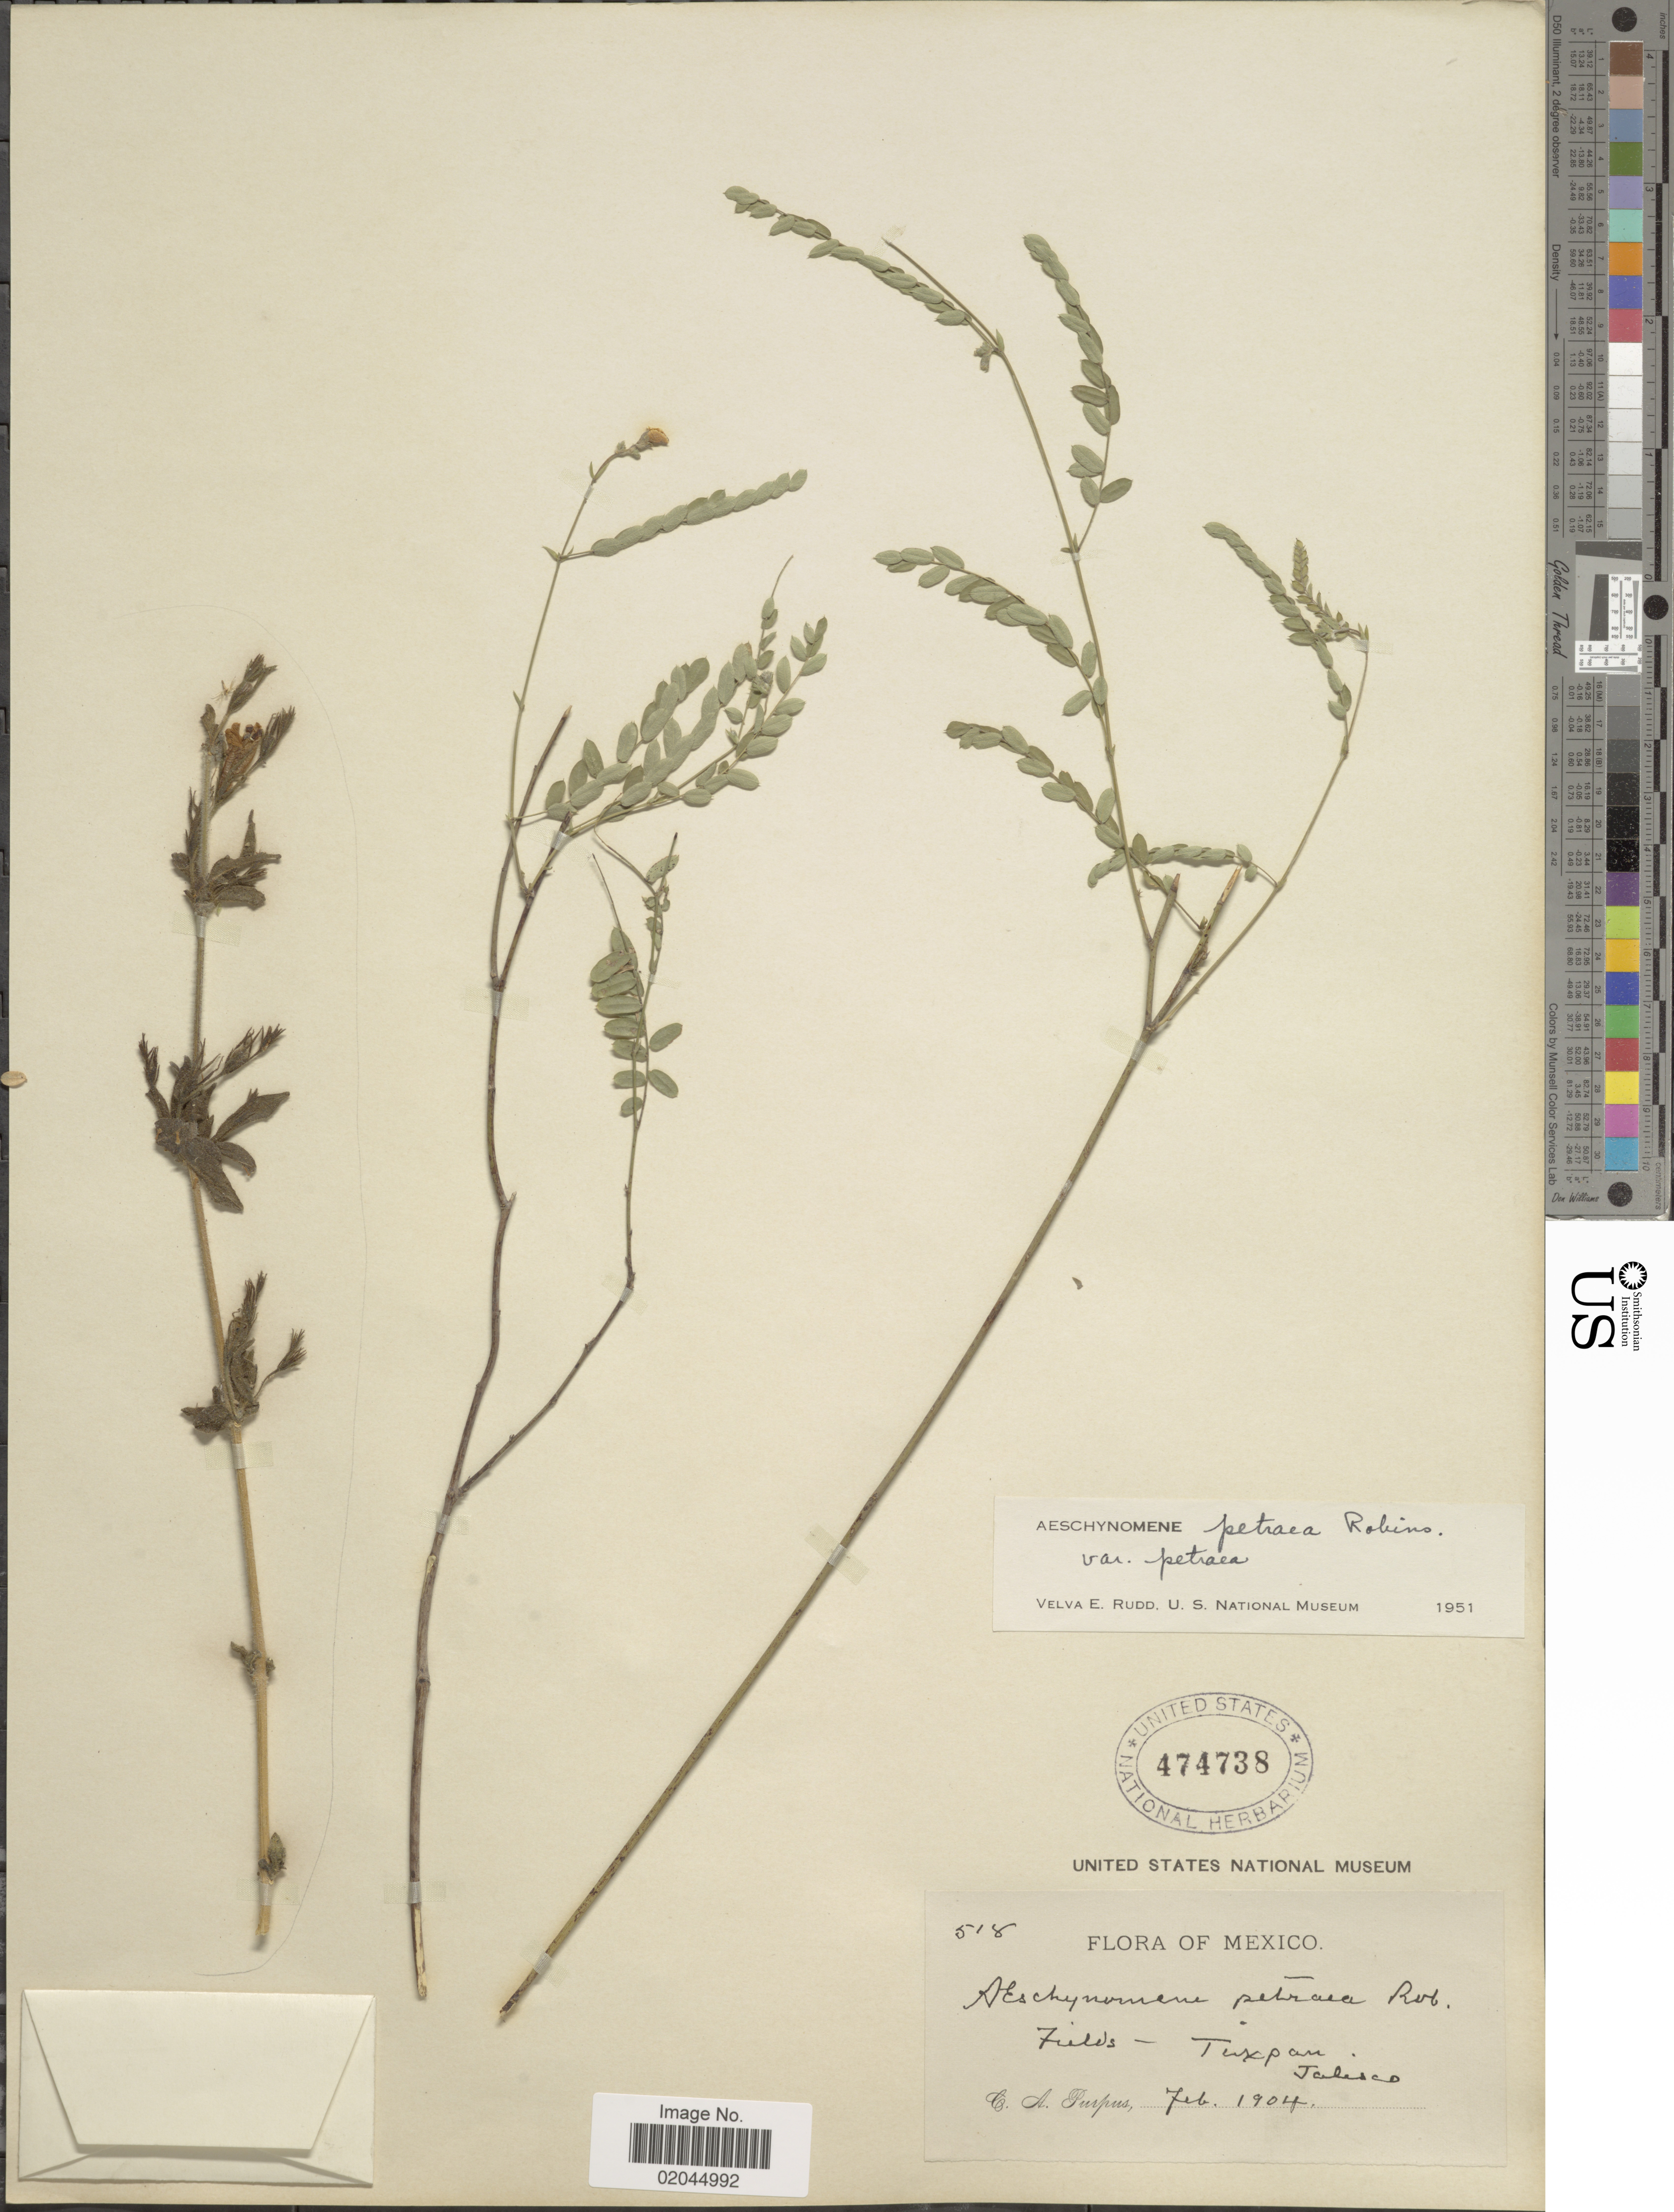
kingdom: Plantae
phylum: Tracheophyta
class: Magnoliopsida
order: Fabales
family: Fabaceae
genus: Aeschynomene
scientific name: Aeschynomene petraea var. petraea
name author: B.L. Rob.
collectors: C. A. Purpus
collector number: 518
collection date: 1904-02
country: Mexico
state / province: Jalisco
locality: Texpan, Jalisco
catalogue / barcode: US 474738